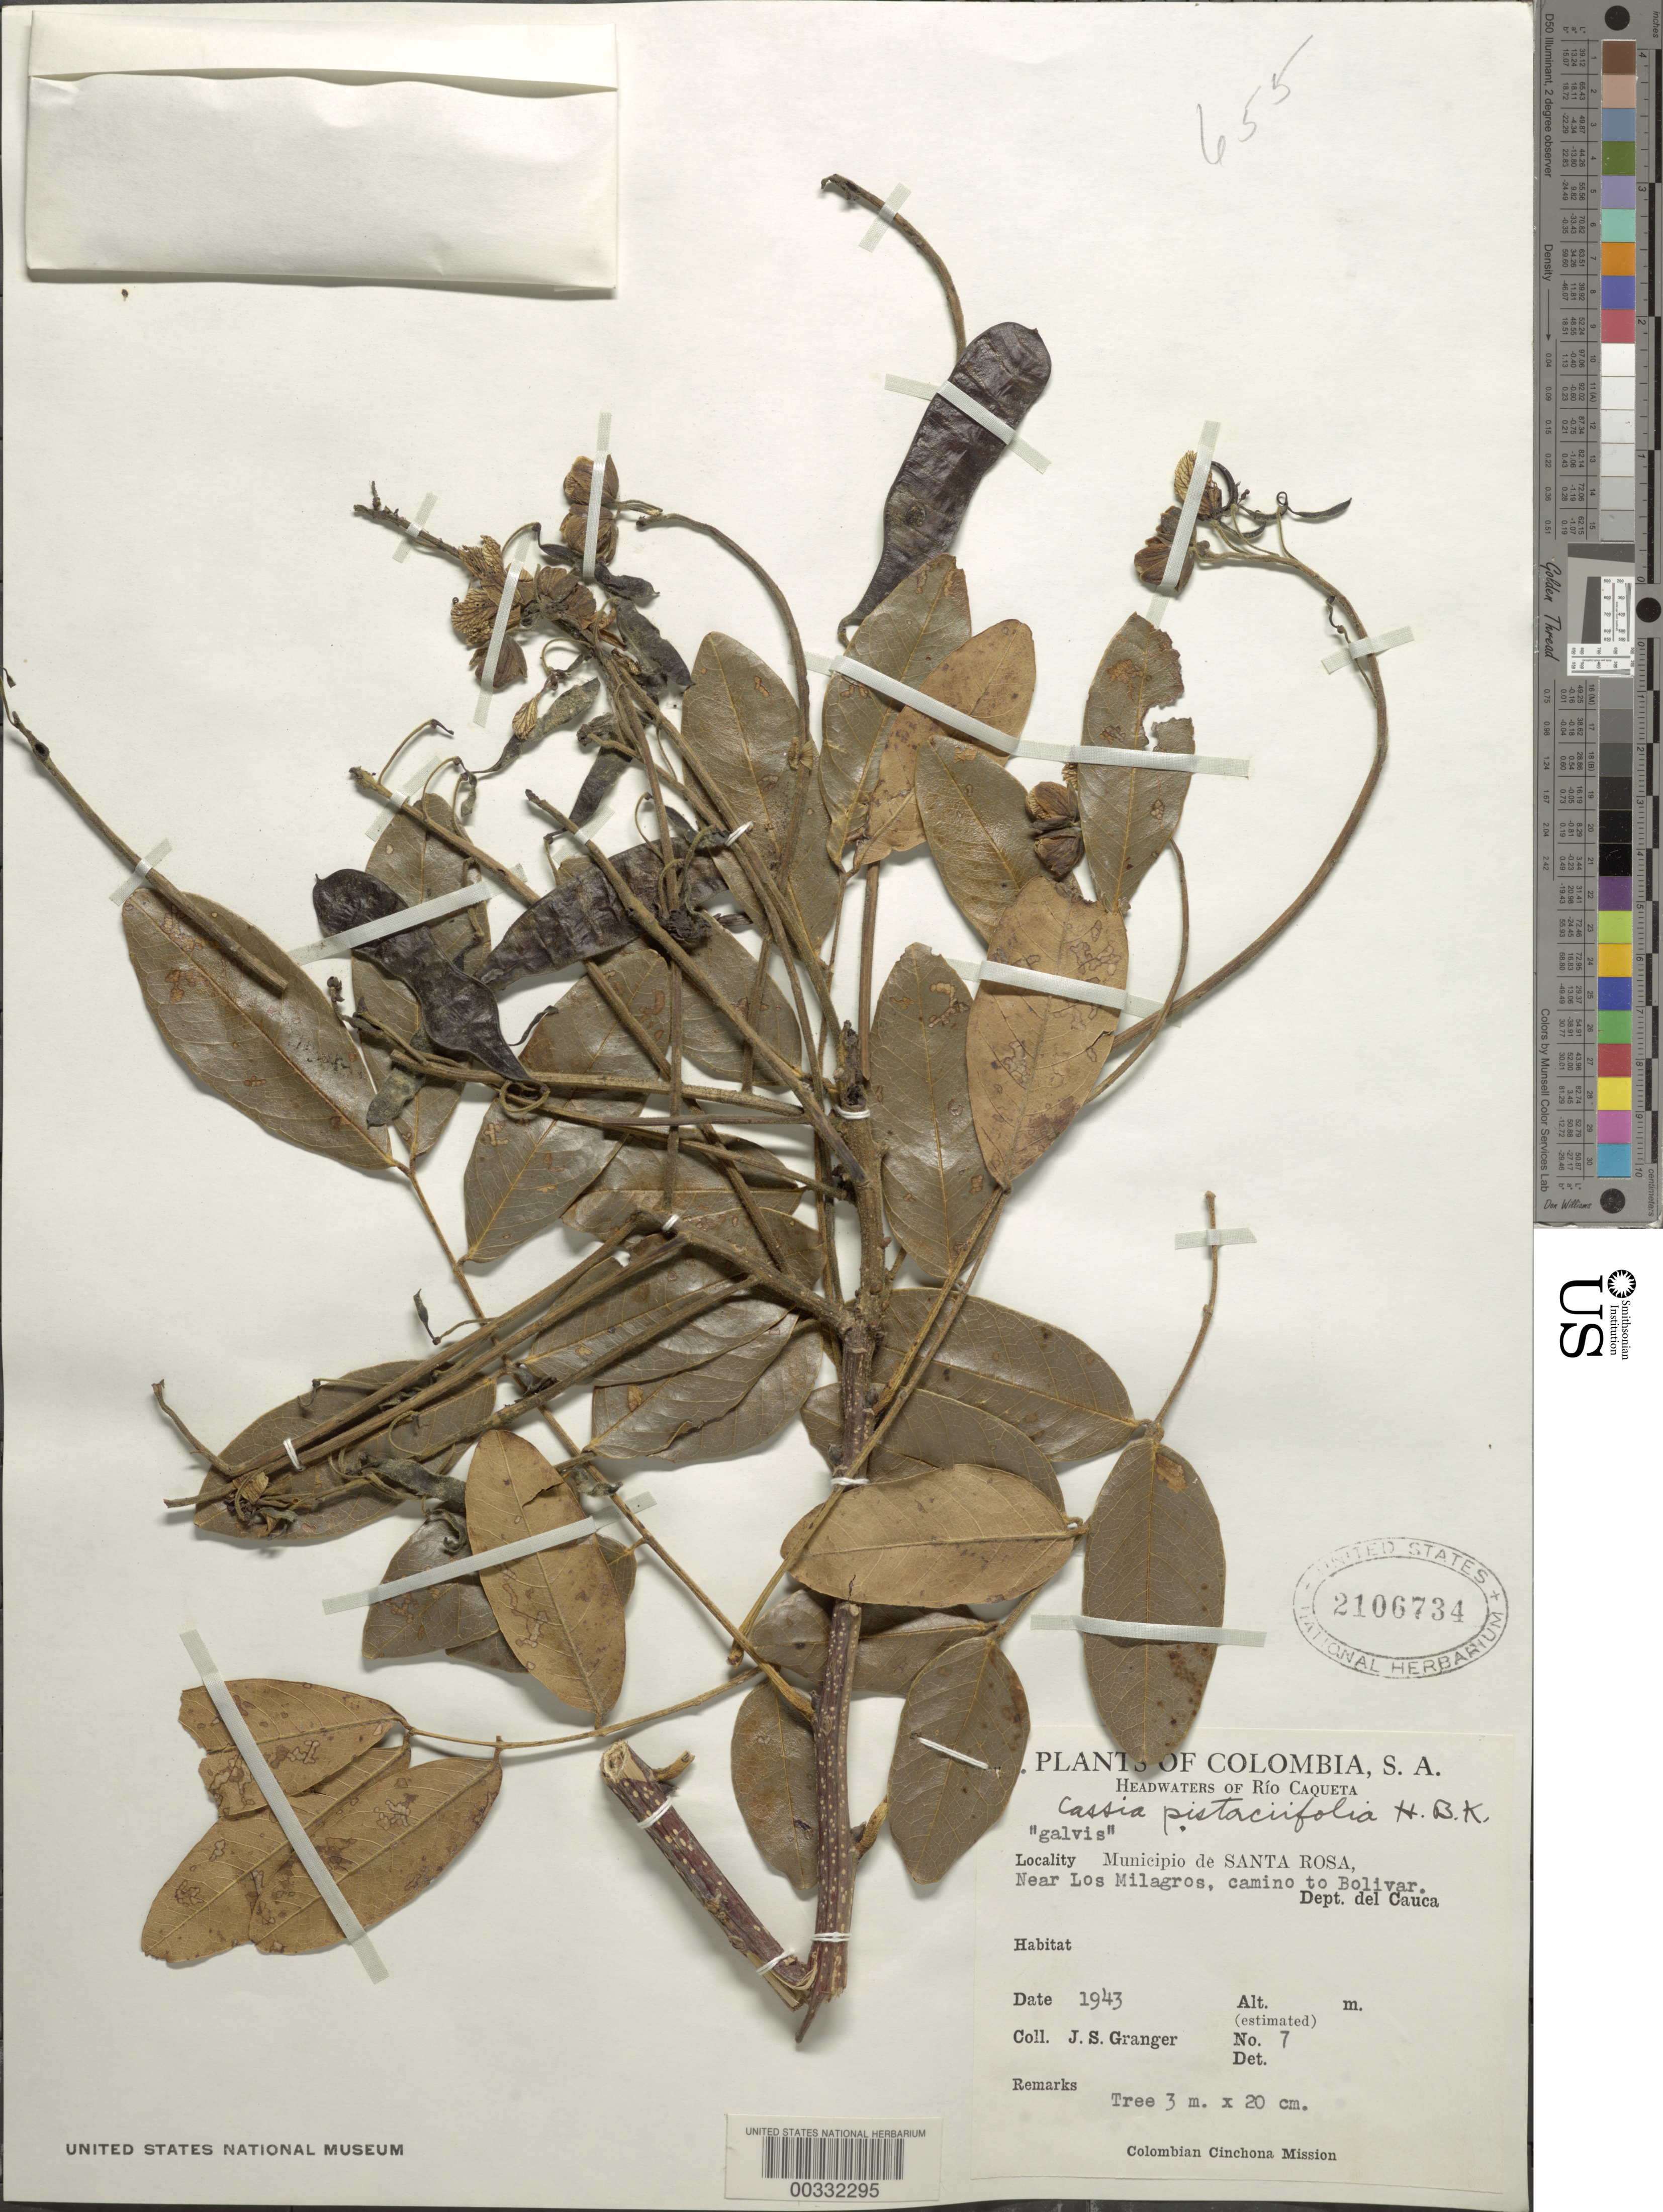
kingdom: Plantae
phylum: Tracheophyta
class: Magnoliopsida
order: Fabales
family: Fabaceae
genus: Senna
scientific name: Senna pistaciifolia var. pistaciifolia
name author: (Kunth) H.S. Irwin & Barneby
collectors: J. Granger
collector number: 7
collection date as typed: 1943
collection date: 1943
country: Colombia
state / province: Cauca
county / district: Santa Rosa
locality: Near los Milagros, Camino to Bolivar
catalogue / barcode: US 2106734